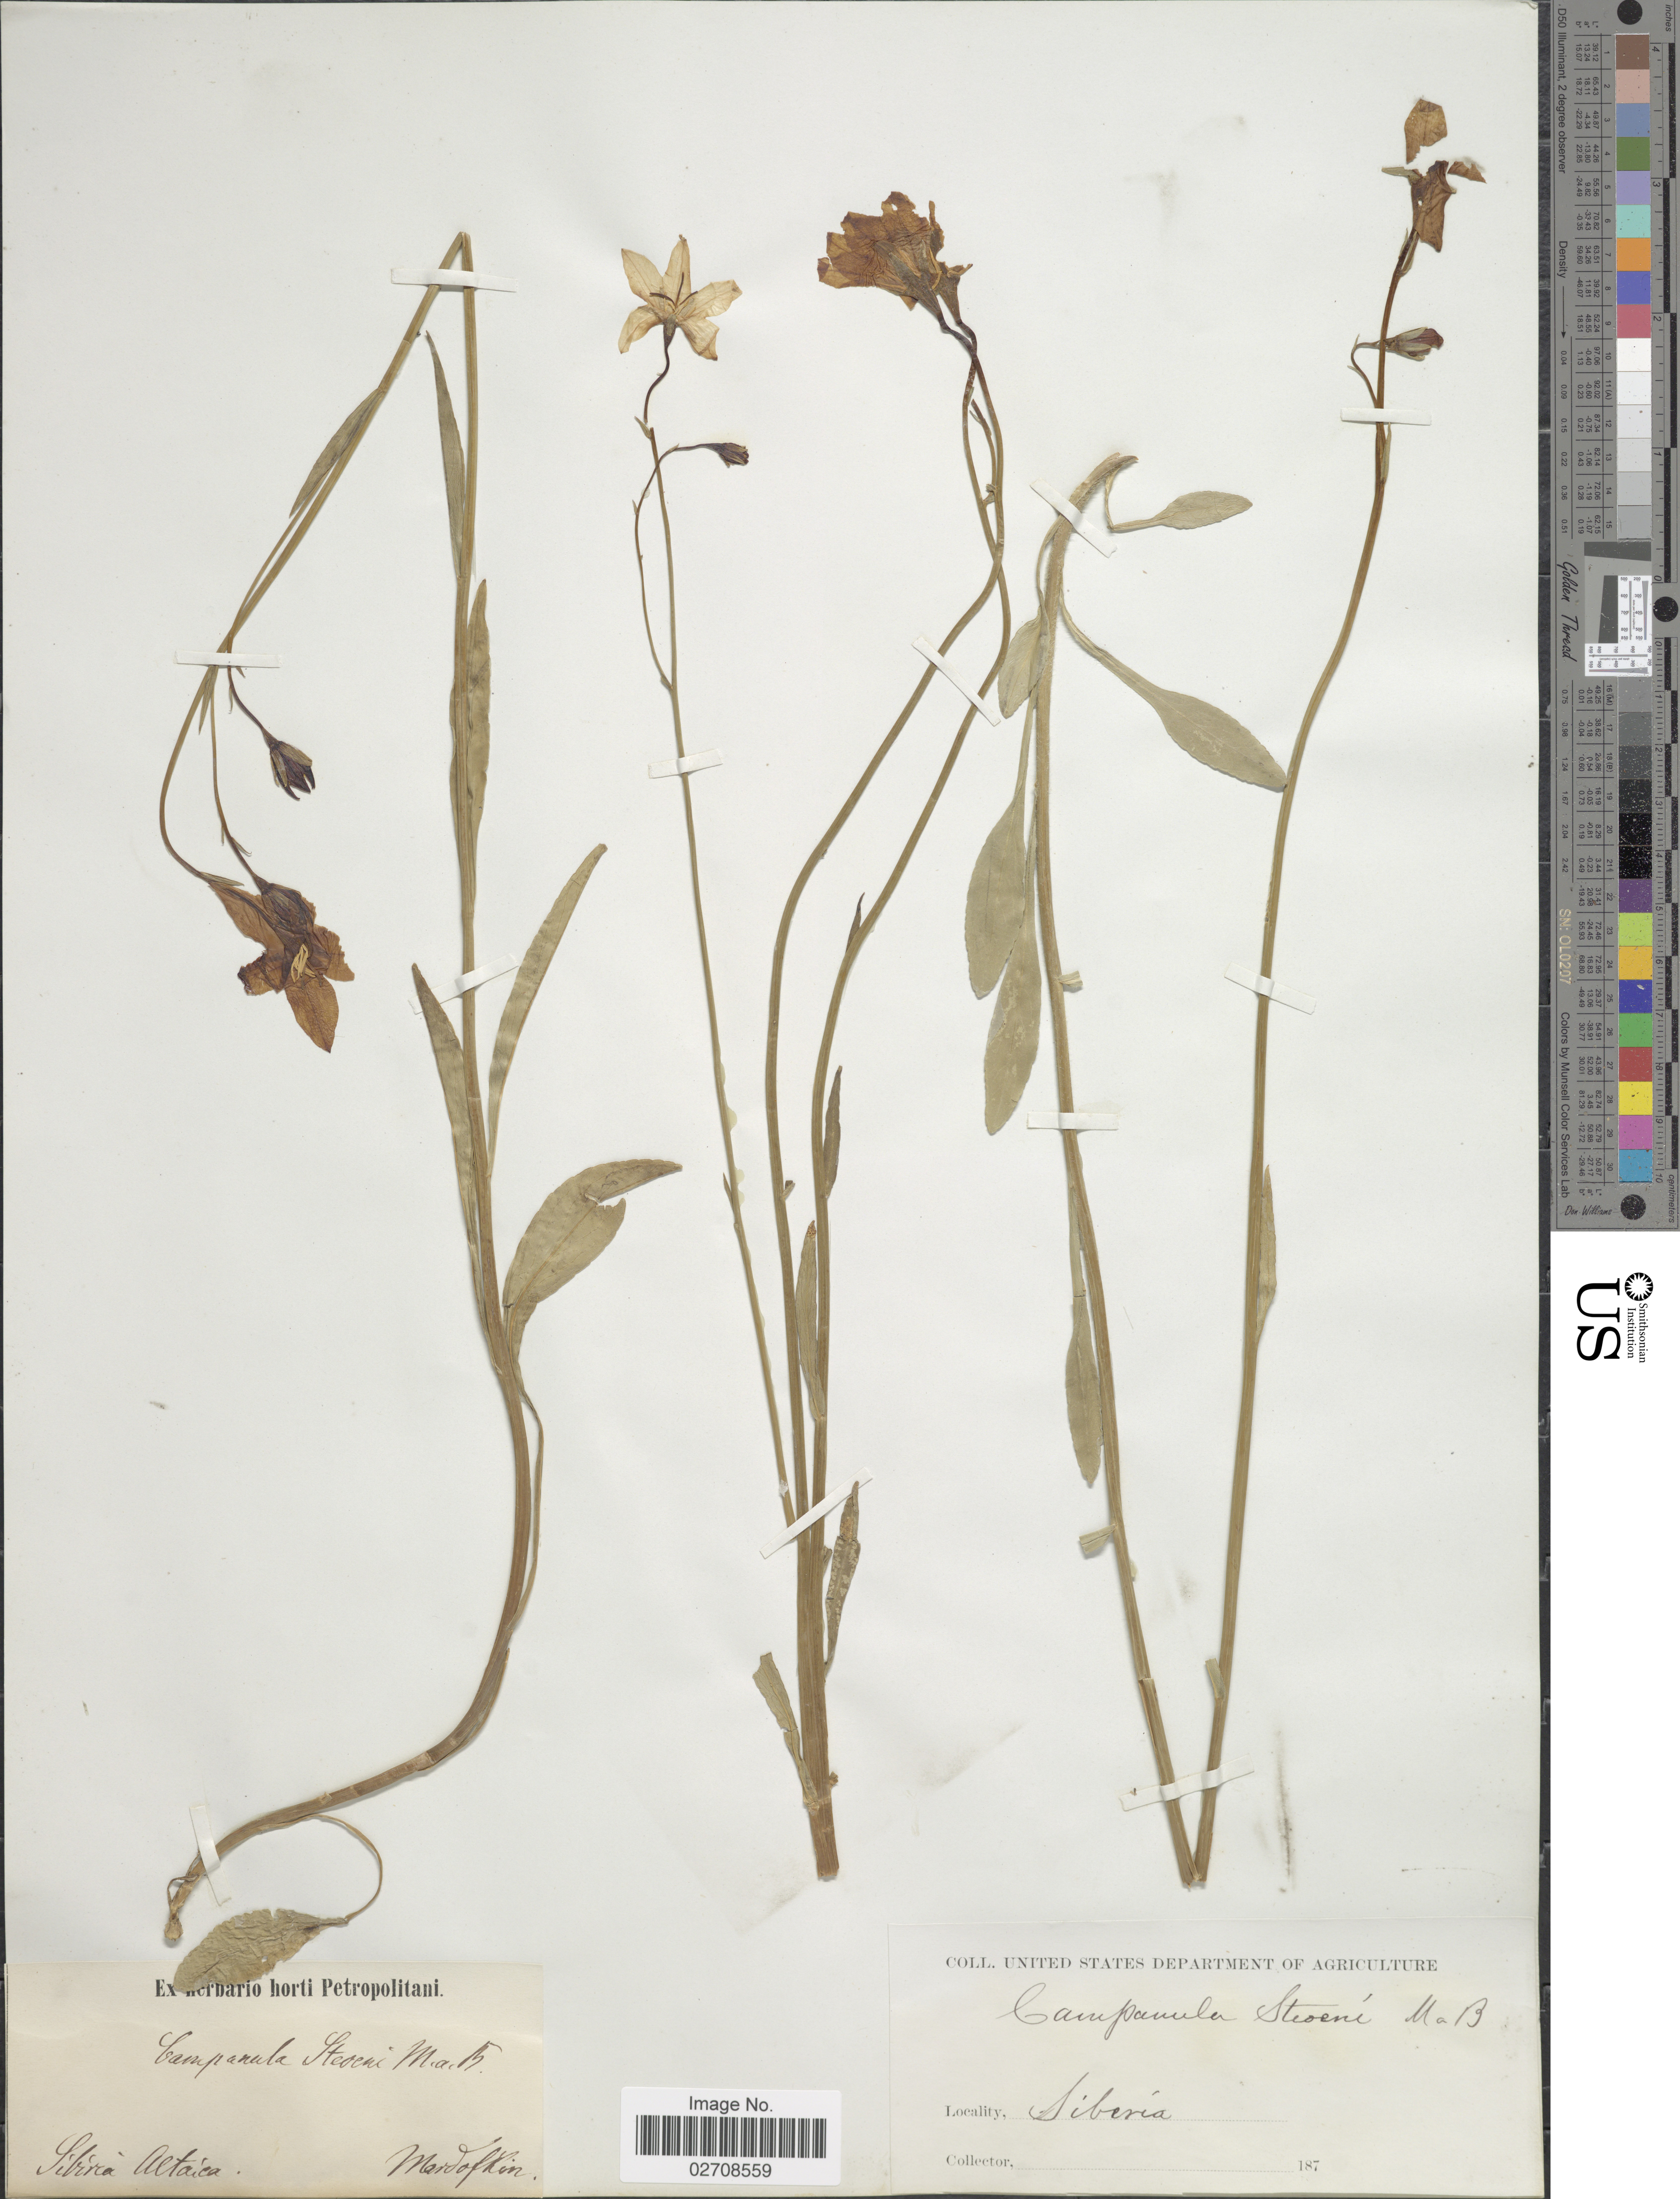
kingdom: Plantae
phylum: Tracheophyta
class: Magnoliopsida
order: Asterales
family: Campanulaceae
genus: Campanula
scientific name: Campanula stevenii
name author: M. Bieb.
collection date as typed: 187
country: Russian Federation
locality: Sibiria Altaica